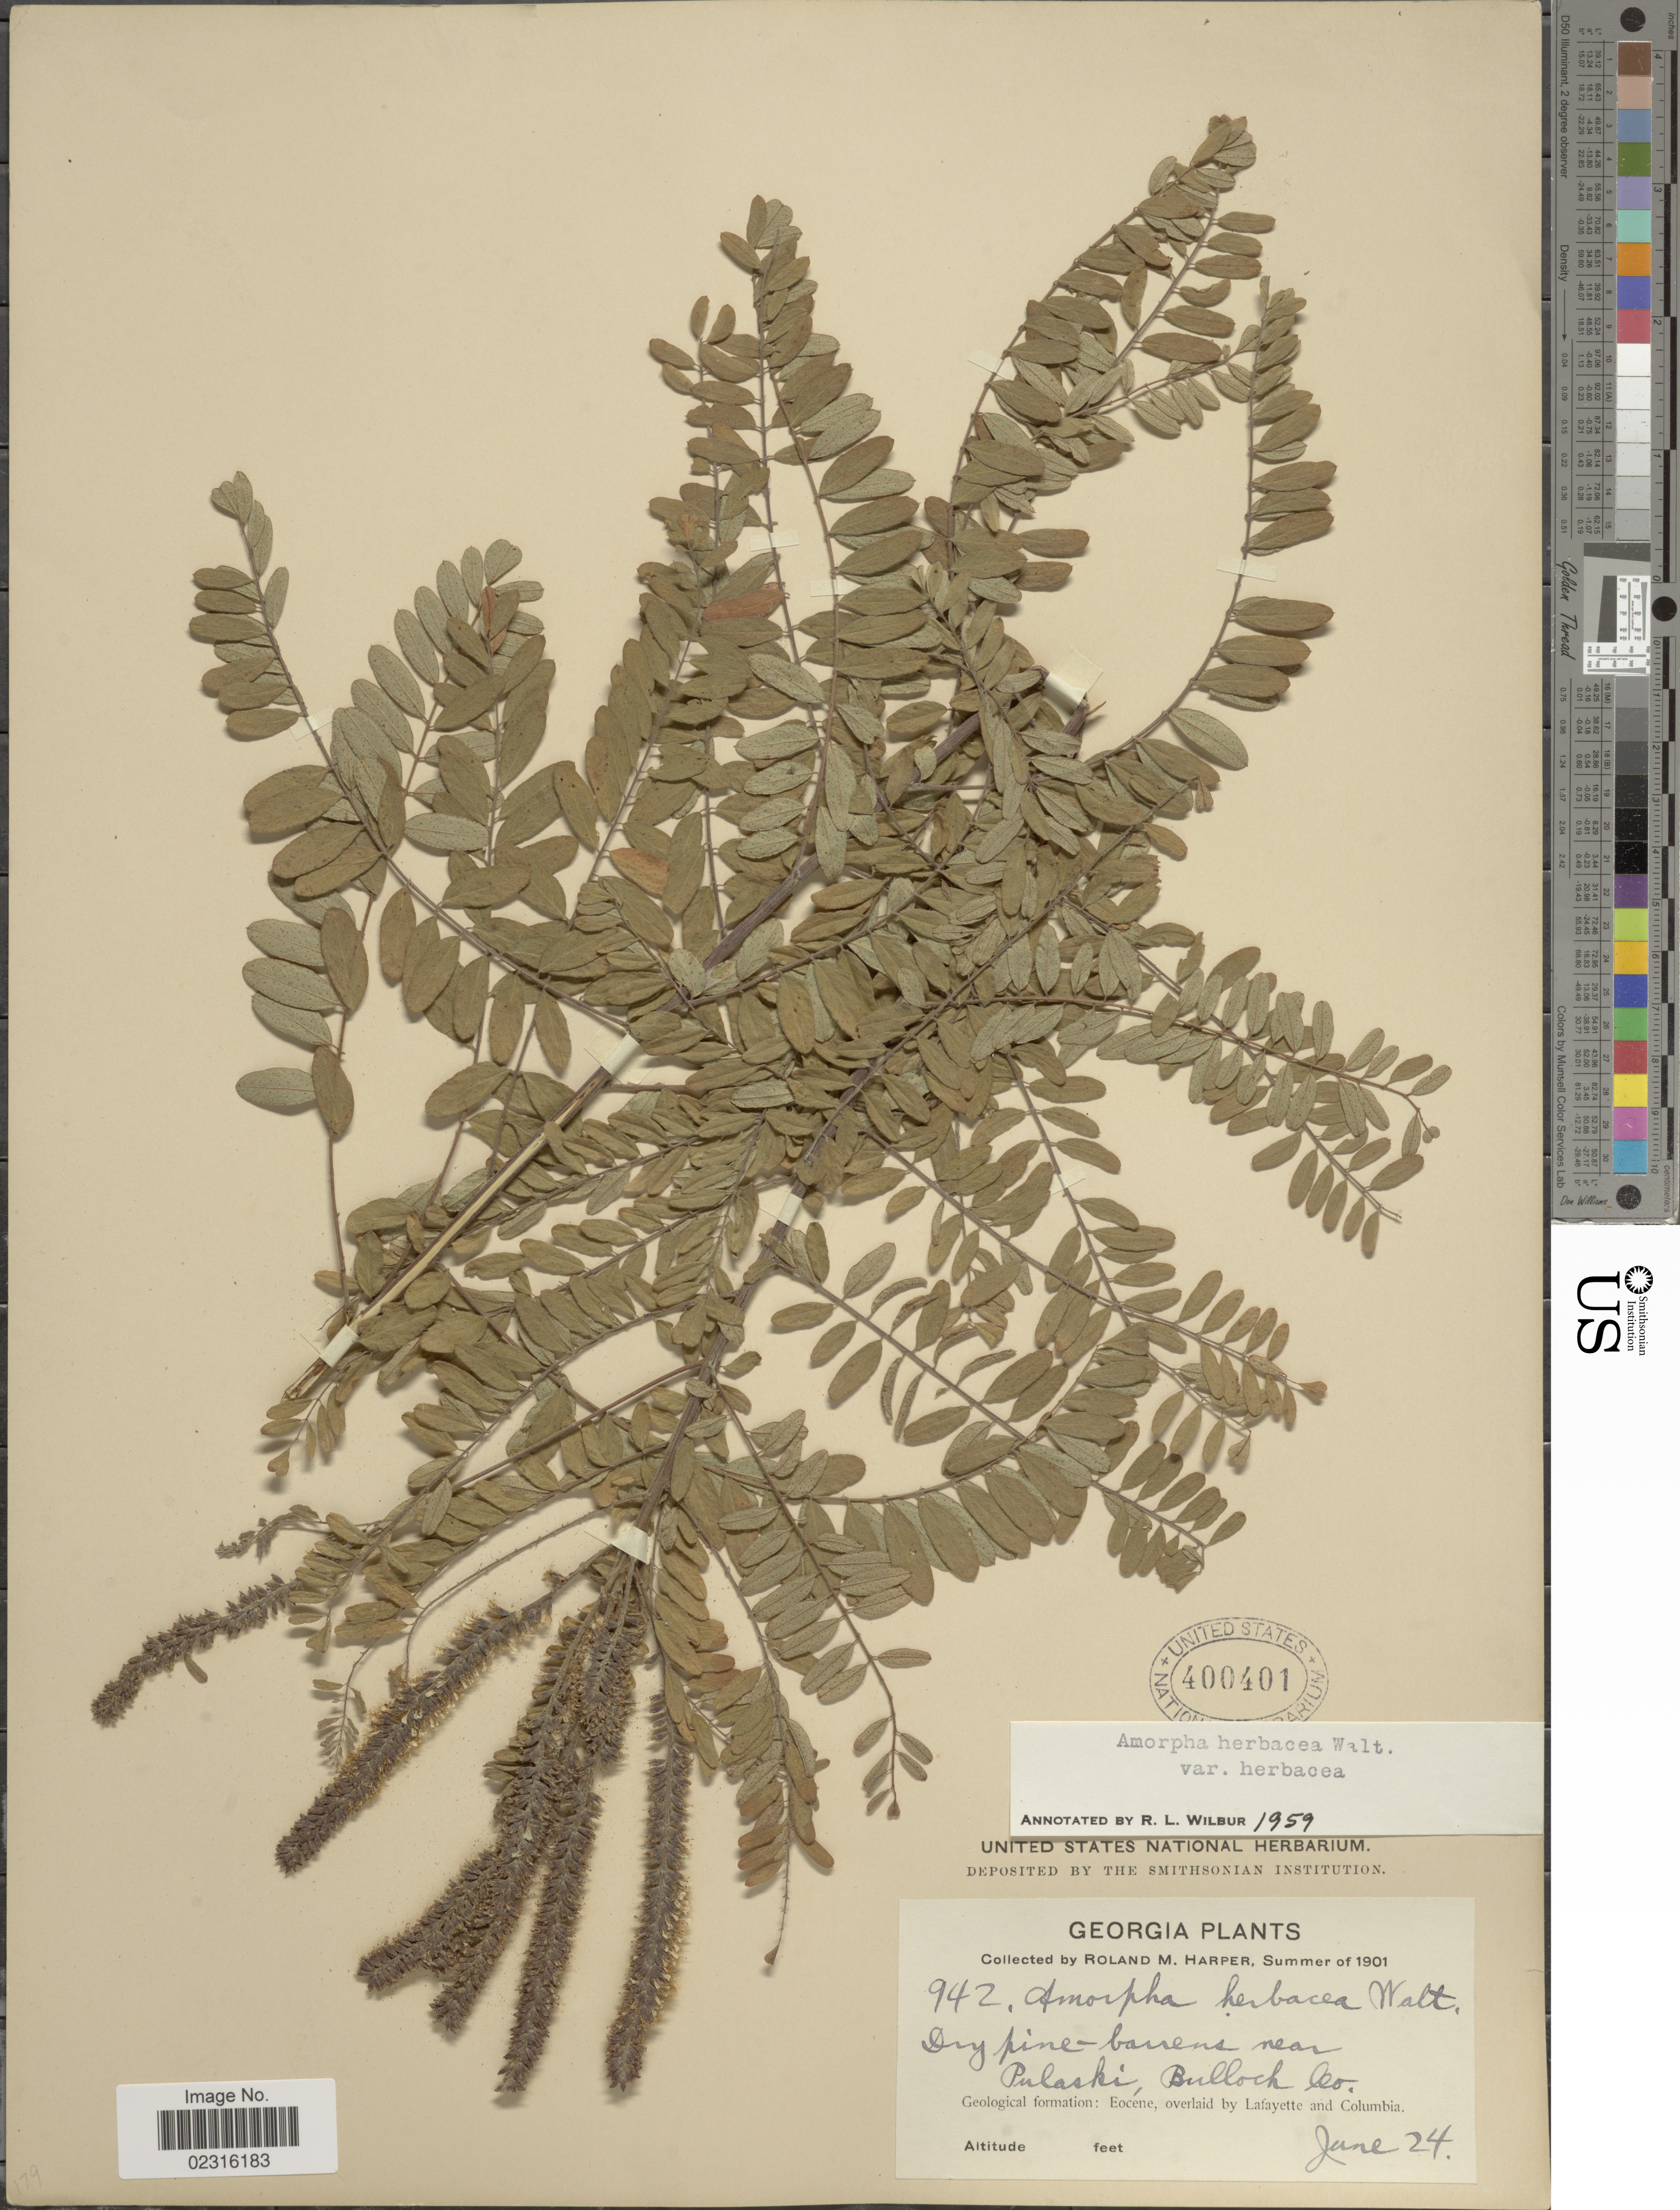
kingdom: Plantae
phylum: Tracheophyta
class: Magnoliopsida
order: Fabales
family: Fabaceae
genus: Amorpha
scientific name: Amorpha herbacea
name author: Schltdl.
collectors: R. M. Harper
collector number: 942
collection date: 1901-06-24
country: United States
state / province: Georgia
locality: Dry pine-barrens near Pulaski, Bullock Co.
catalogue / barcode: US 400401